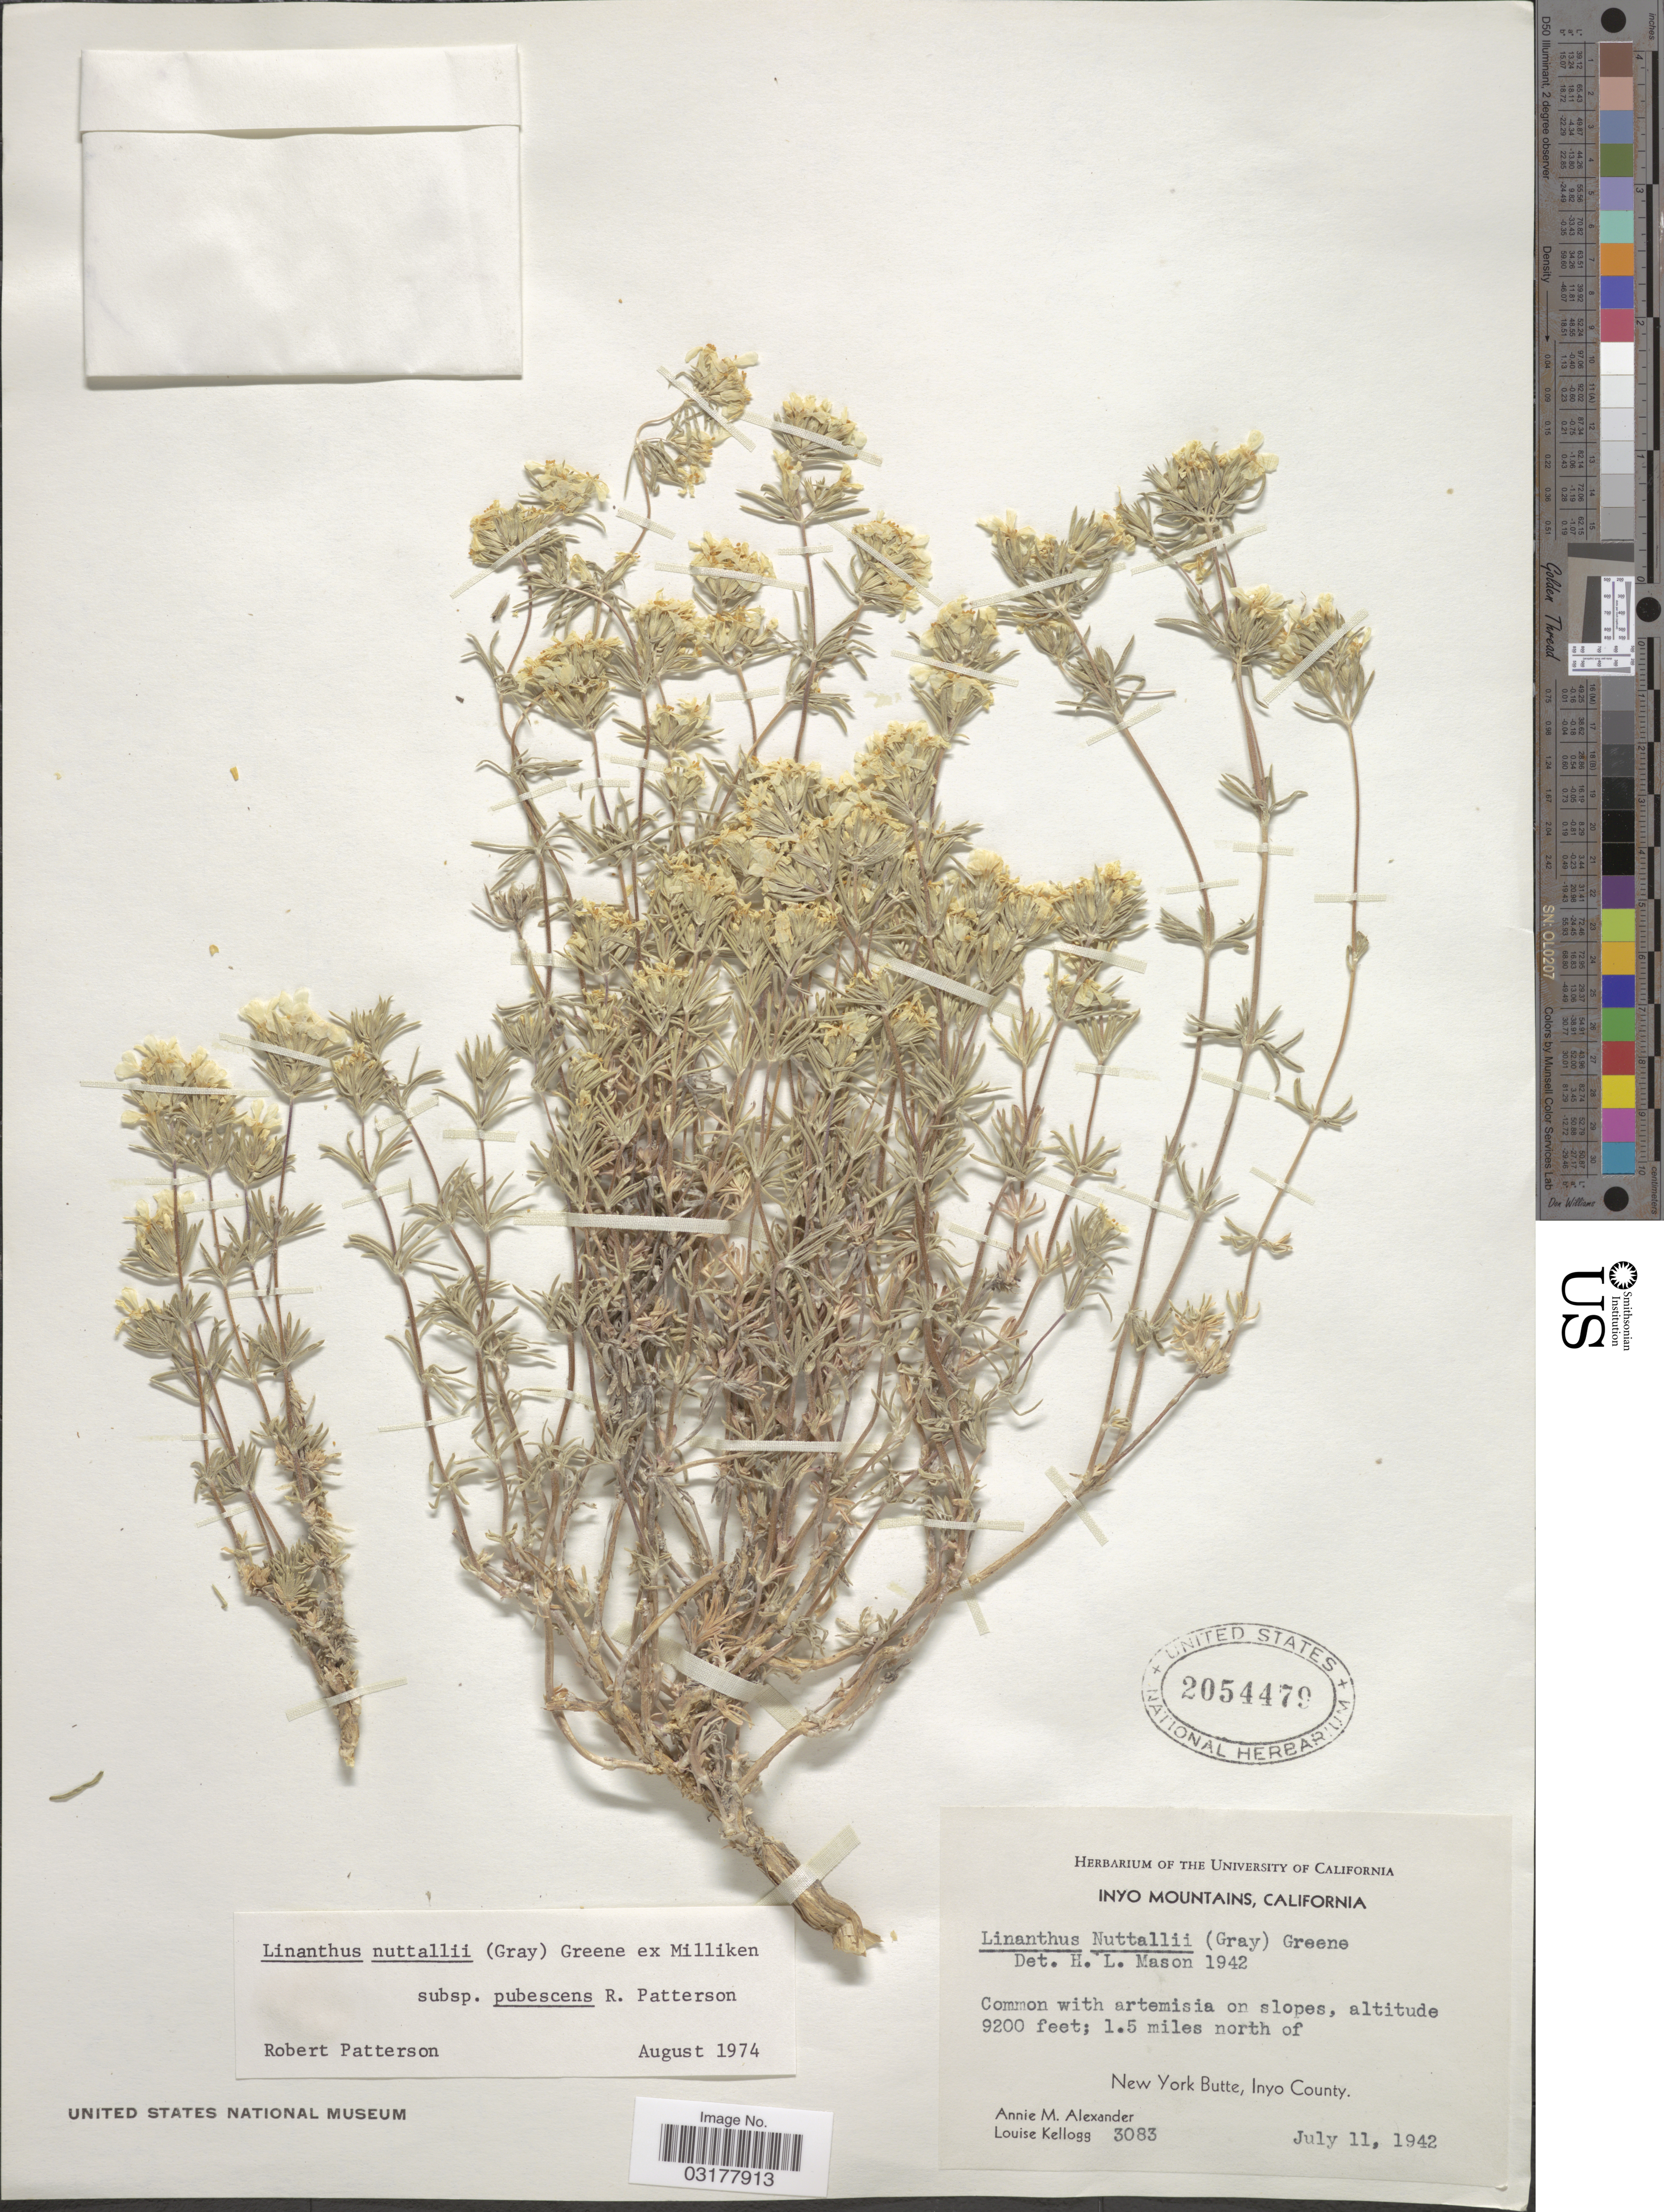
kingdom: Plantae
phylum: Tracheophyta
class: Magnoliopsida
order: Ericales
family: Polemoniaceae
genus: Leptosiphon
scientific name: Leptosiphon nuttallii subsp. pubescens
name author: (R. Patt.) J.M. Porter & L.A. Johnson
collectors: A. M. Alexander & L. Kellogg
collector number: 3083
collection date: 1942-07-11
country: United States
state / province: California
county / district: Inyo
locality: Inyo Mountains, 1.5 miles north of New York Butte, Inyo County.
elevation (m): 2804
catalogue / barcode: US 2054479